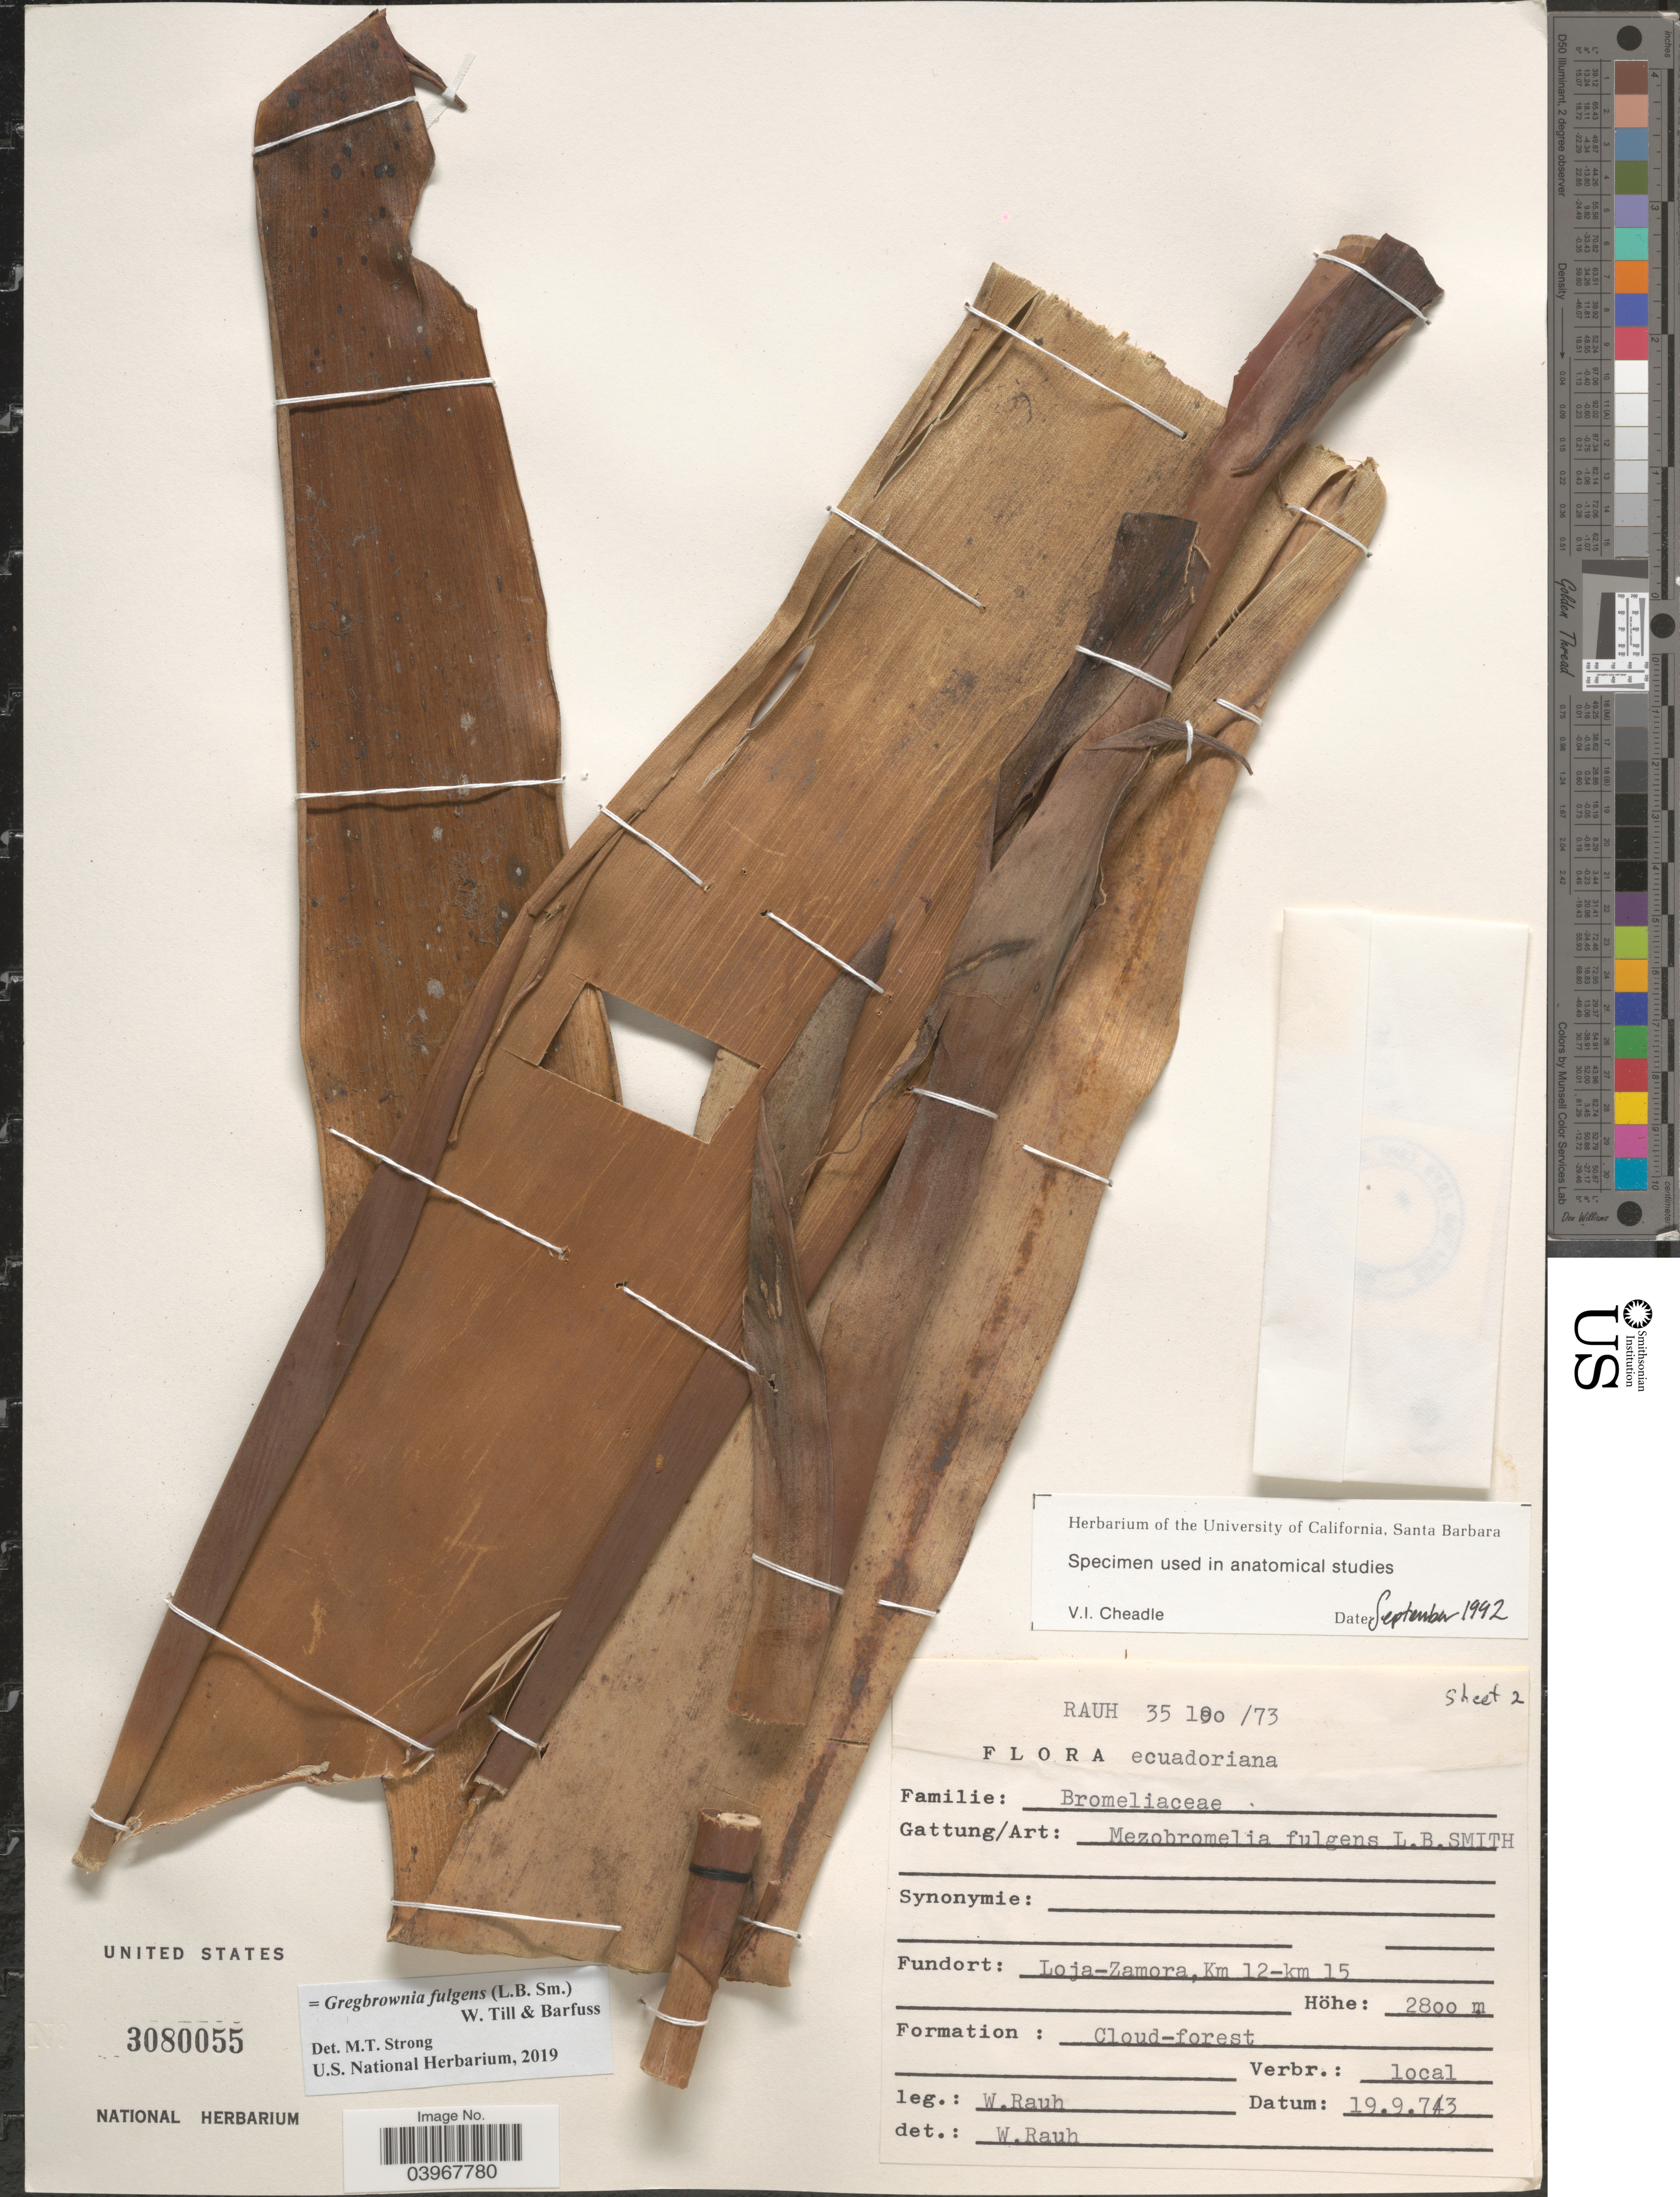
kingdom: Plantae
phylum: Tracheophyta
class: Liliopsida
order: Poales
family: Bromeliaceae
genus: Gregbrownia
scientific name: Gregbrownia fulgens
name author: (L.B. Sm.) W. Till & Barfuss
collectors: W. Rauh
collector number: Rauh 35190/73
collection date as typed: Transcribed d/m/y: 19/9/73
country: Ecuador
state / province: Zamora-Chinchipe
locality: Loja-Zamora, Km 12-km 15 .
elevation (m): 2800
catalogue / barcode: US 3080055